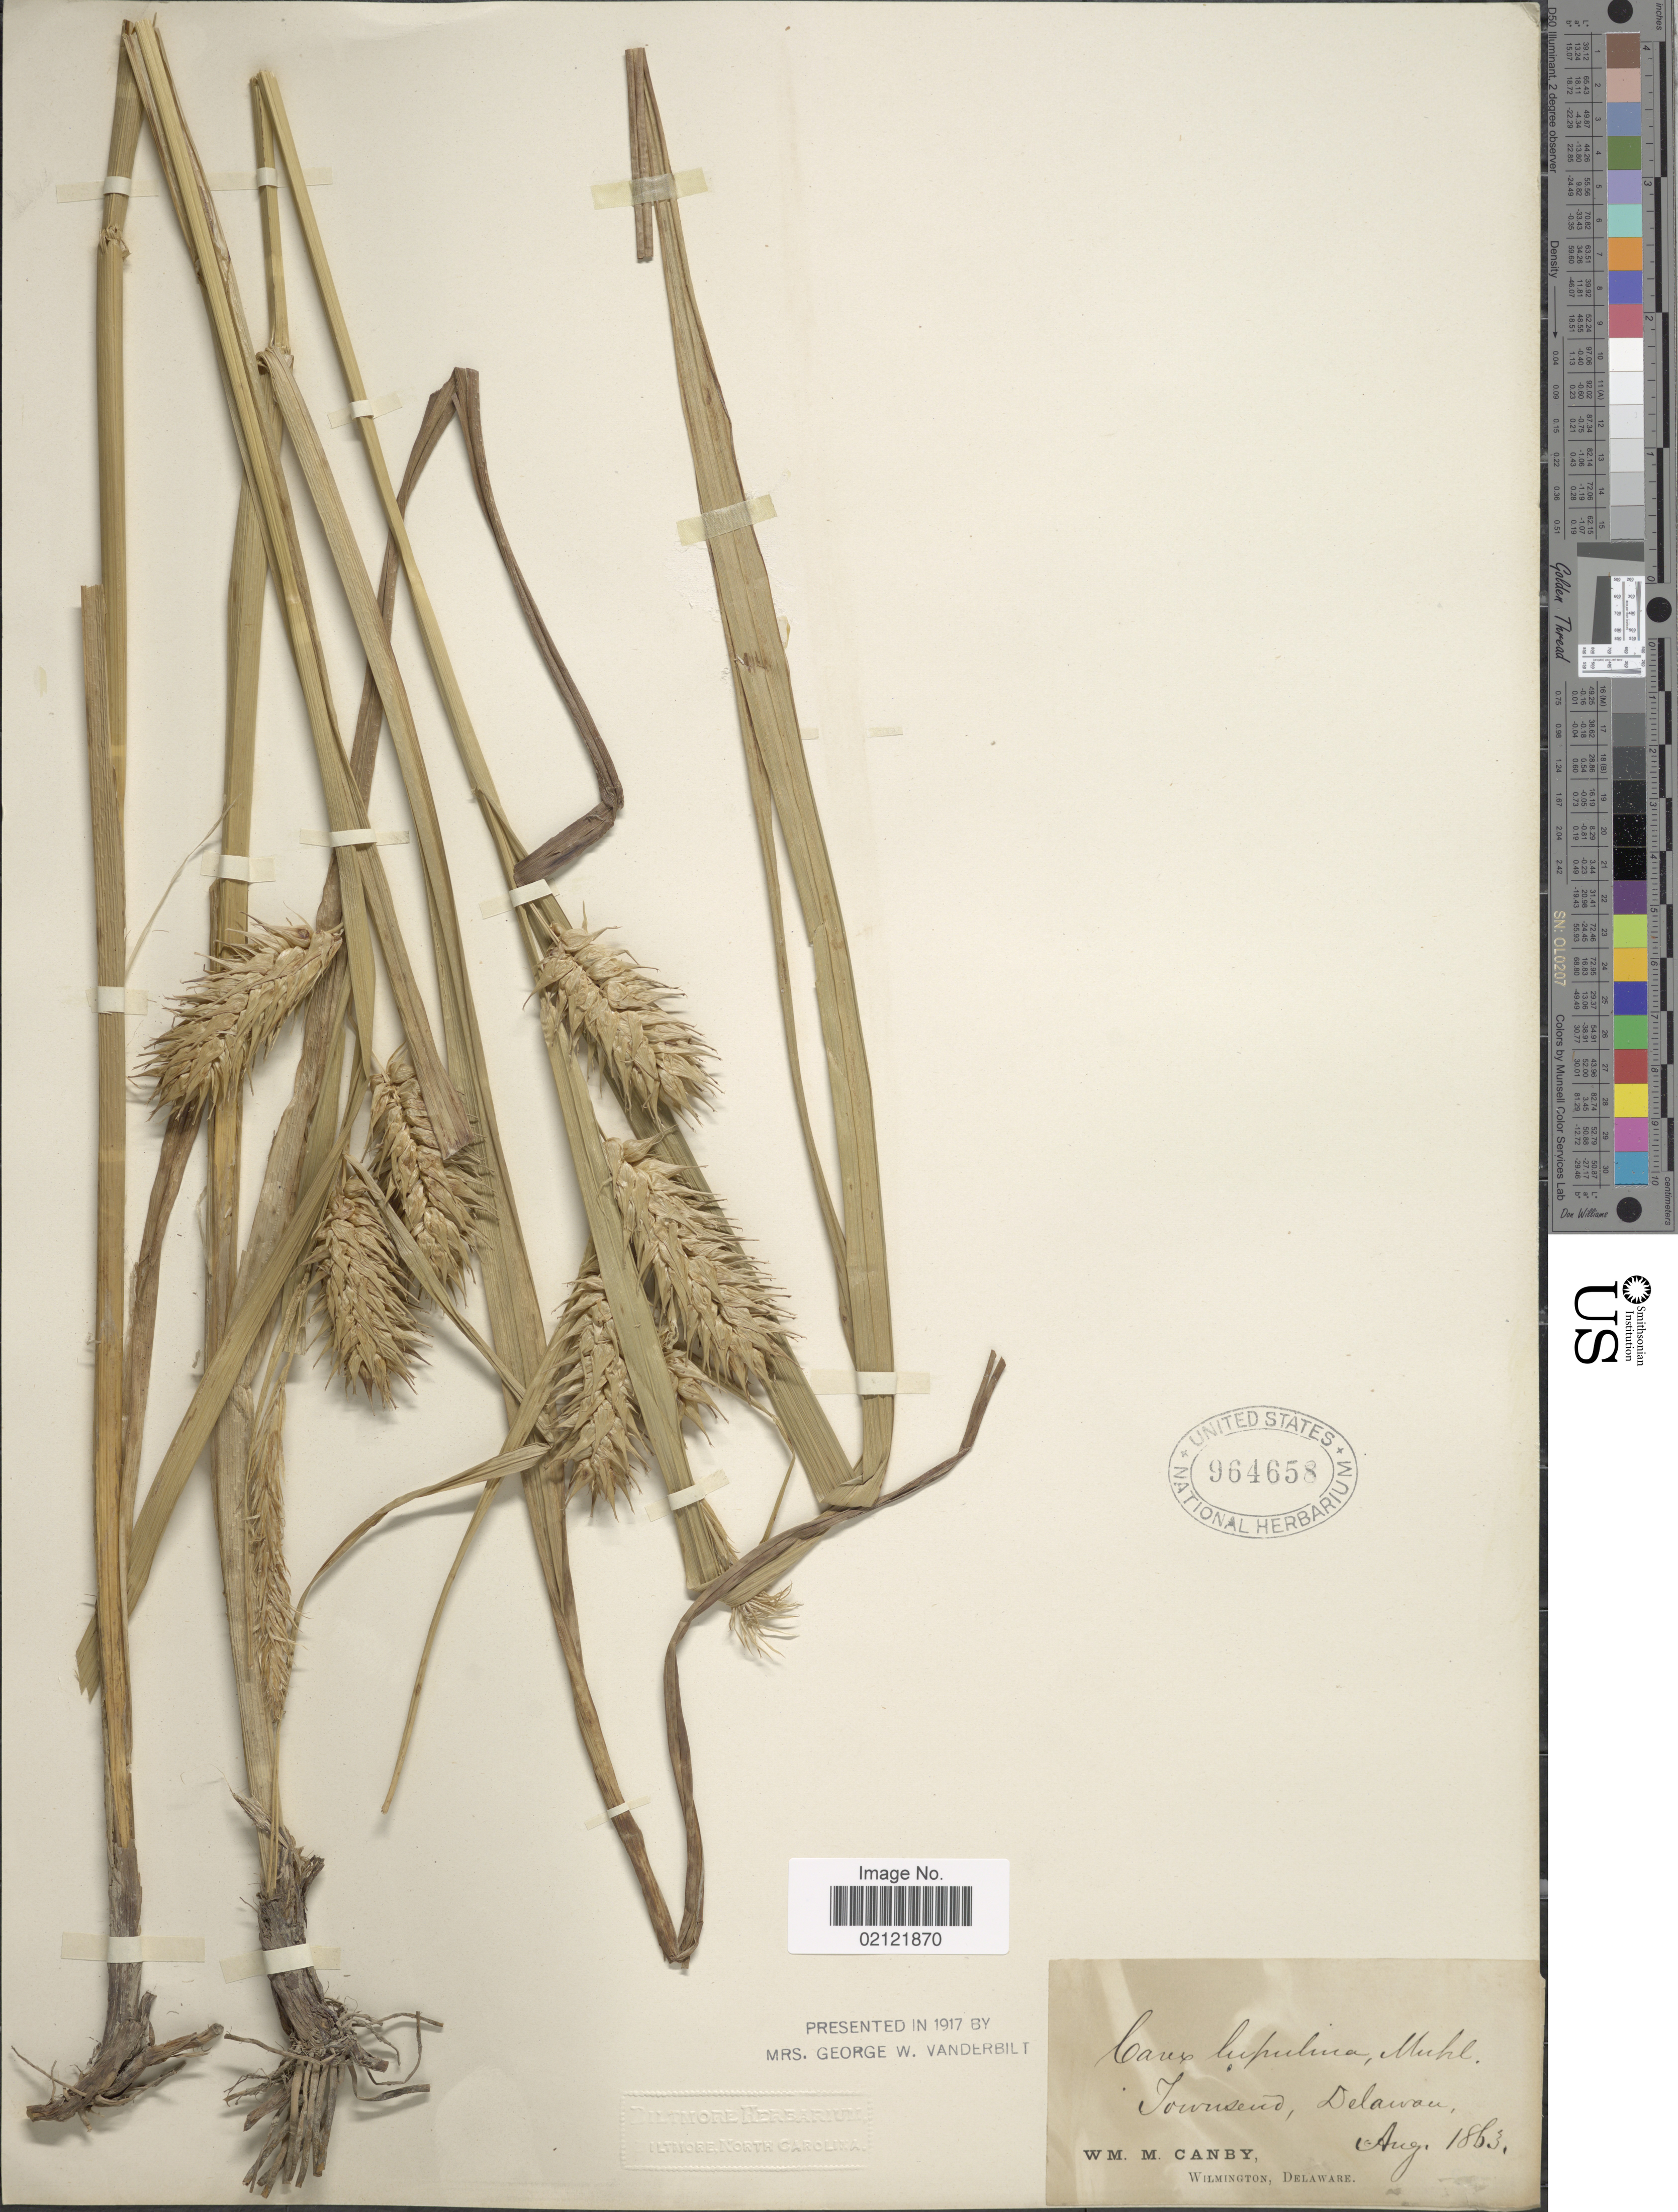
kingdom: Plantae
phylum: Tracheophyta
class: Liliopsida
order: Poales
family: Cyperaceae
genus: Carex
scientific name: Carex lupulina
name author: Muhl. ex Willd.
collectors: W. M. Canby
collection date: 1863-08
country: United States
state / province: Delaware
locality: Townsend, Delaware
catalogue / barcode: US 964658